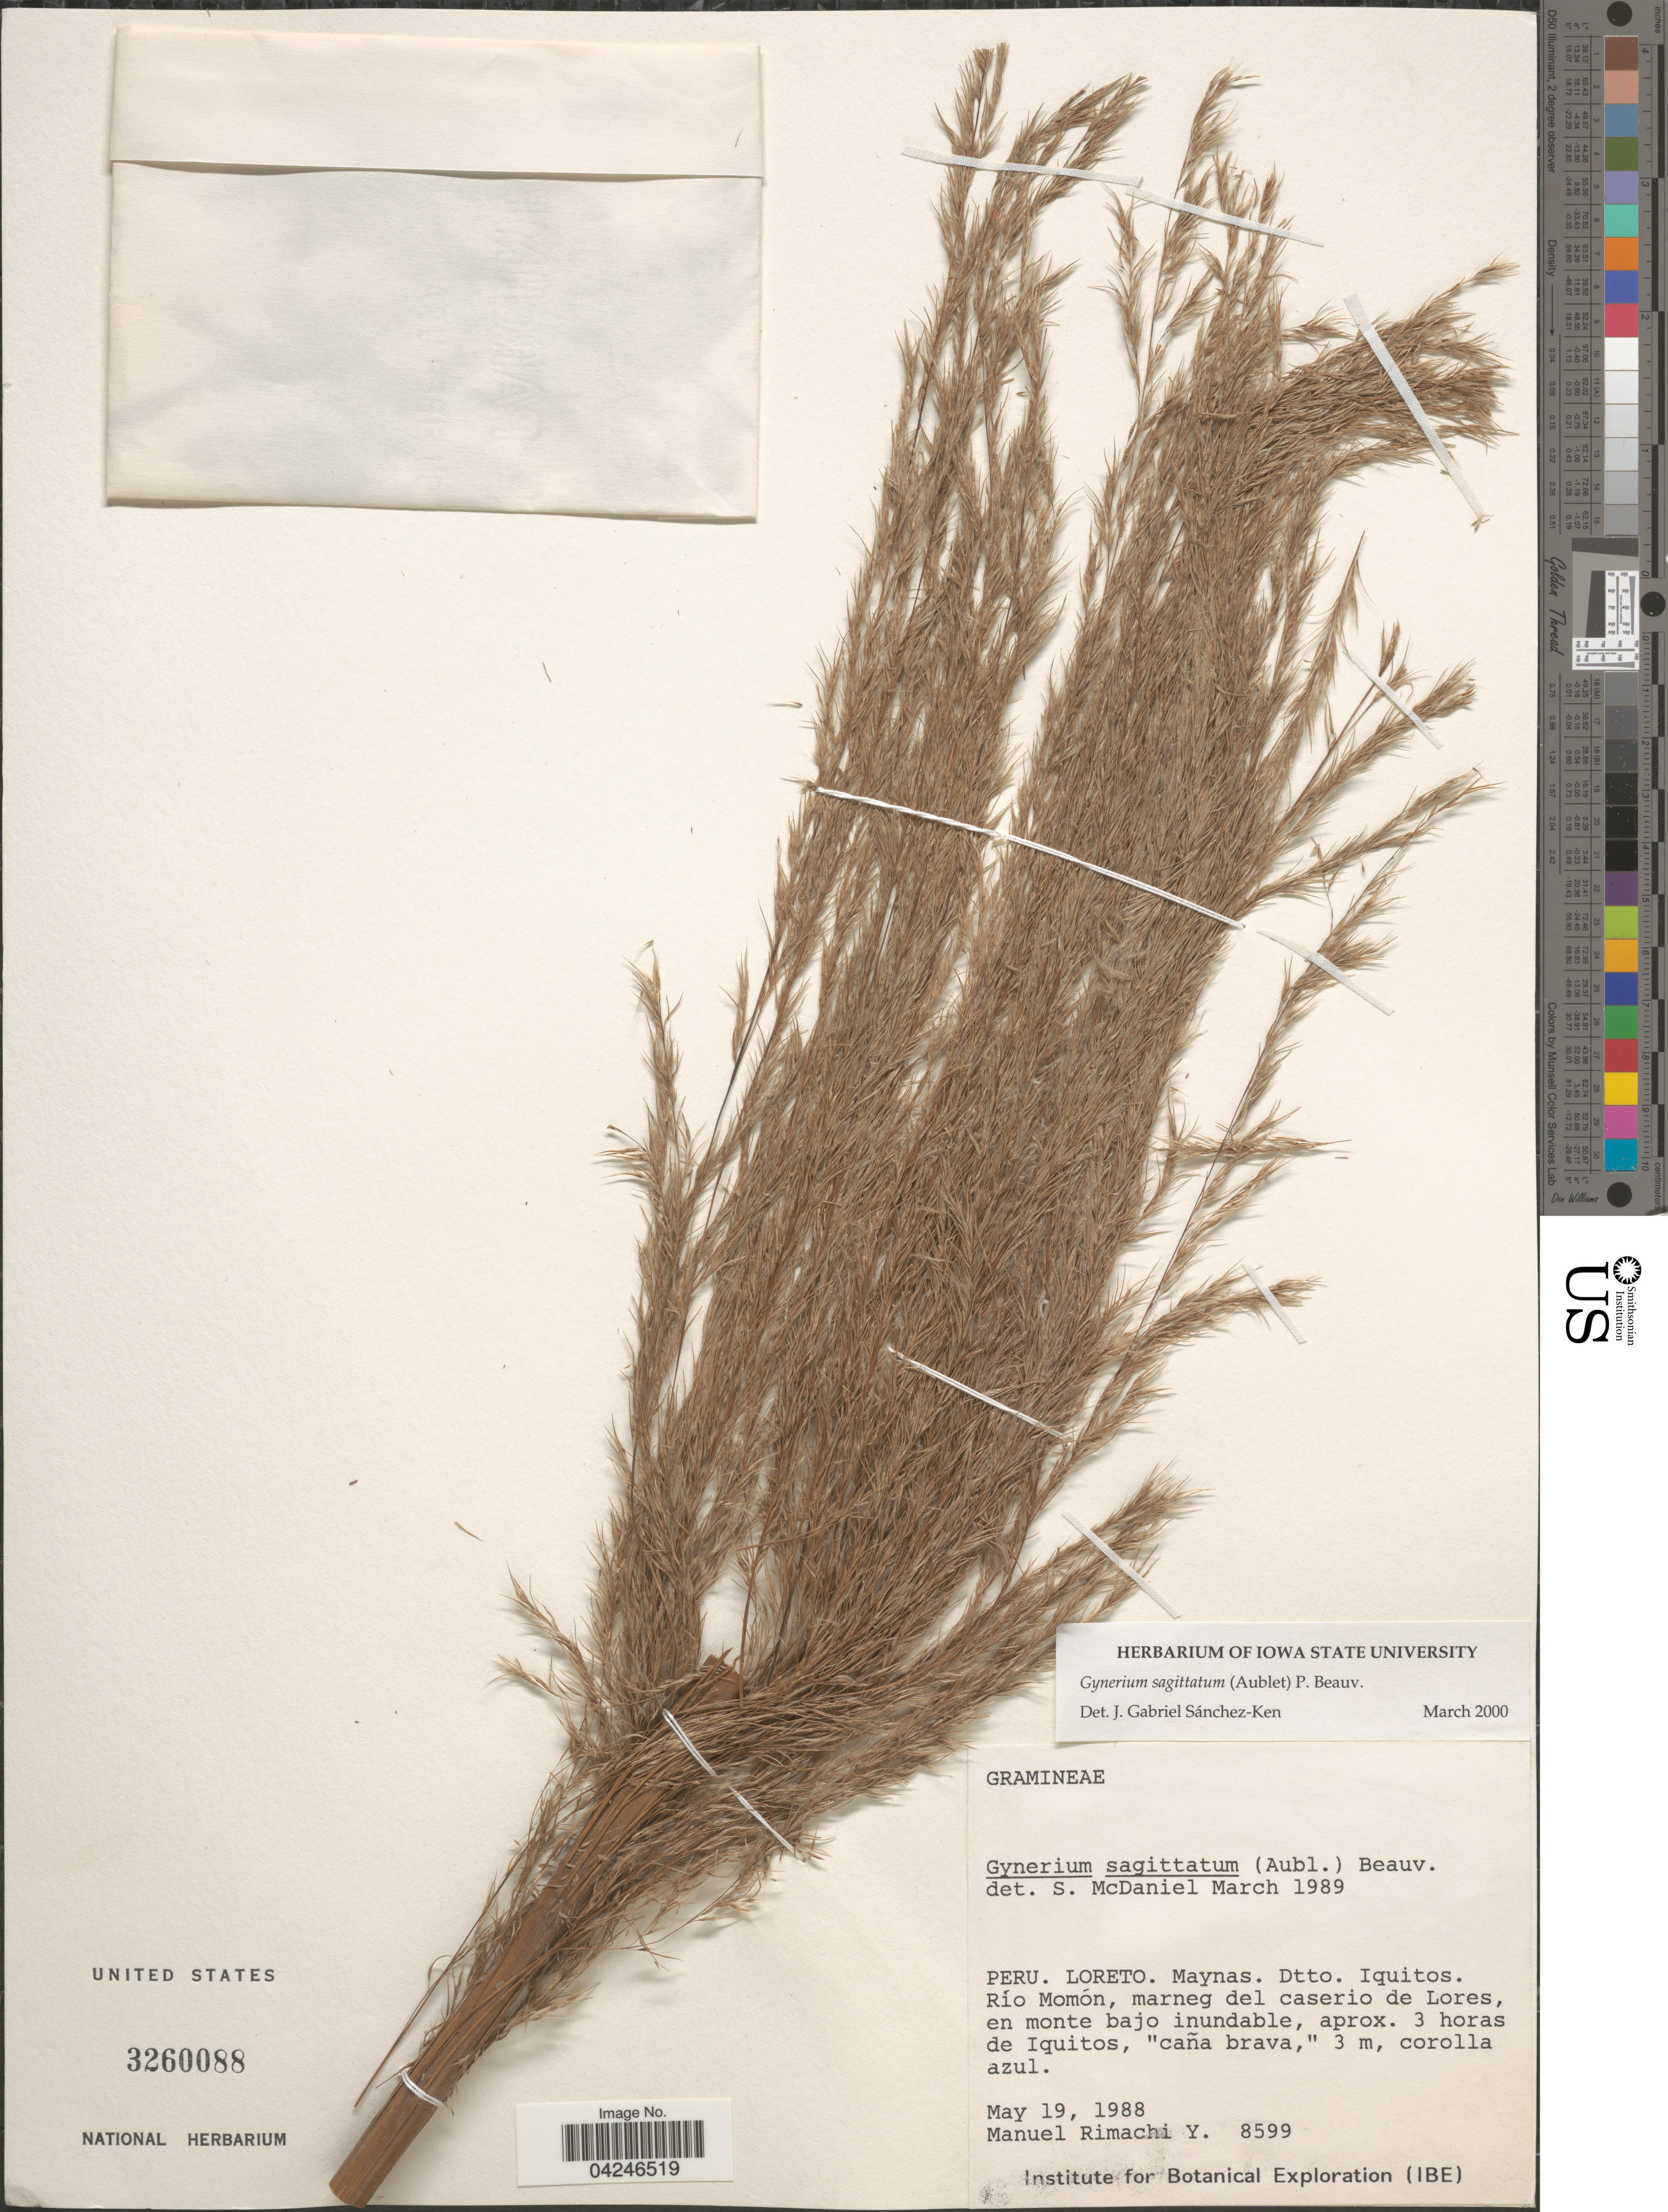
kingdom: Plantae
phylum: Tracheophyta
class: Liliopsida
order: Poales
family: Poaceae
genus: Gynerium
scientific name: Gynerium sagittatum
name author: (Aubl.) P. Beauv.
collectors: M. Rimachi Y.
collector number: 8599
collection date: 1988-05-19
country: Peru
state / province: Loreto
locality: Maynas. Dtto. Iquitos. Río Momón, marneg del caserio de Lores, en monte bajo inundable, aprox. 3 horas de Iquitos.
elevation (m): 3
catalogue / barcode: US 3260088